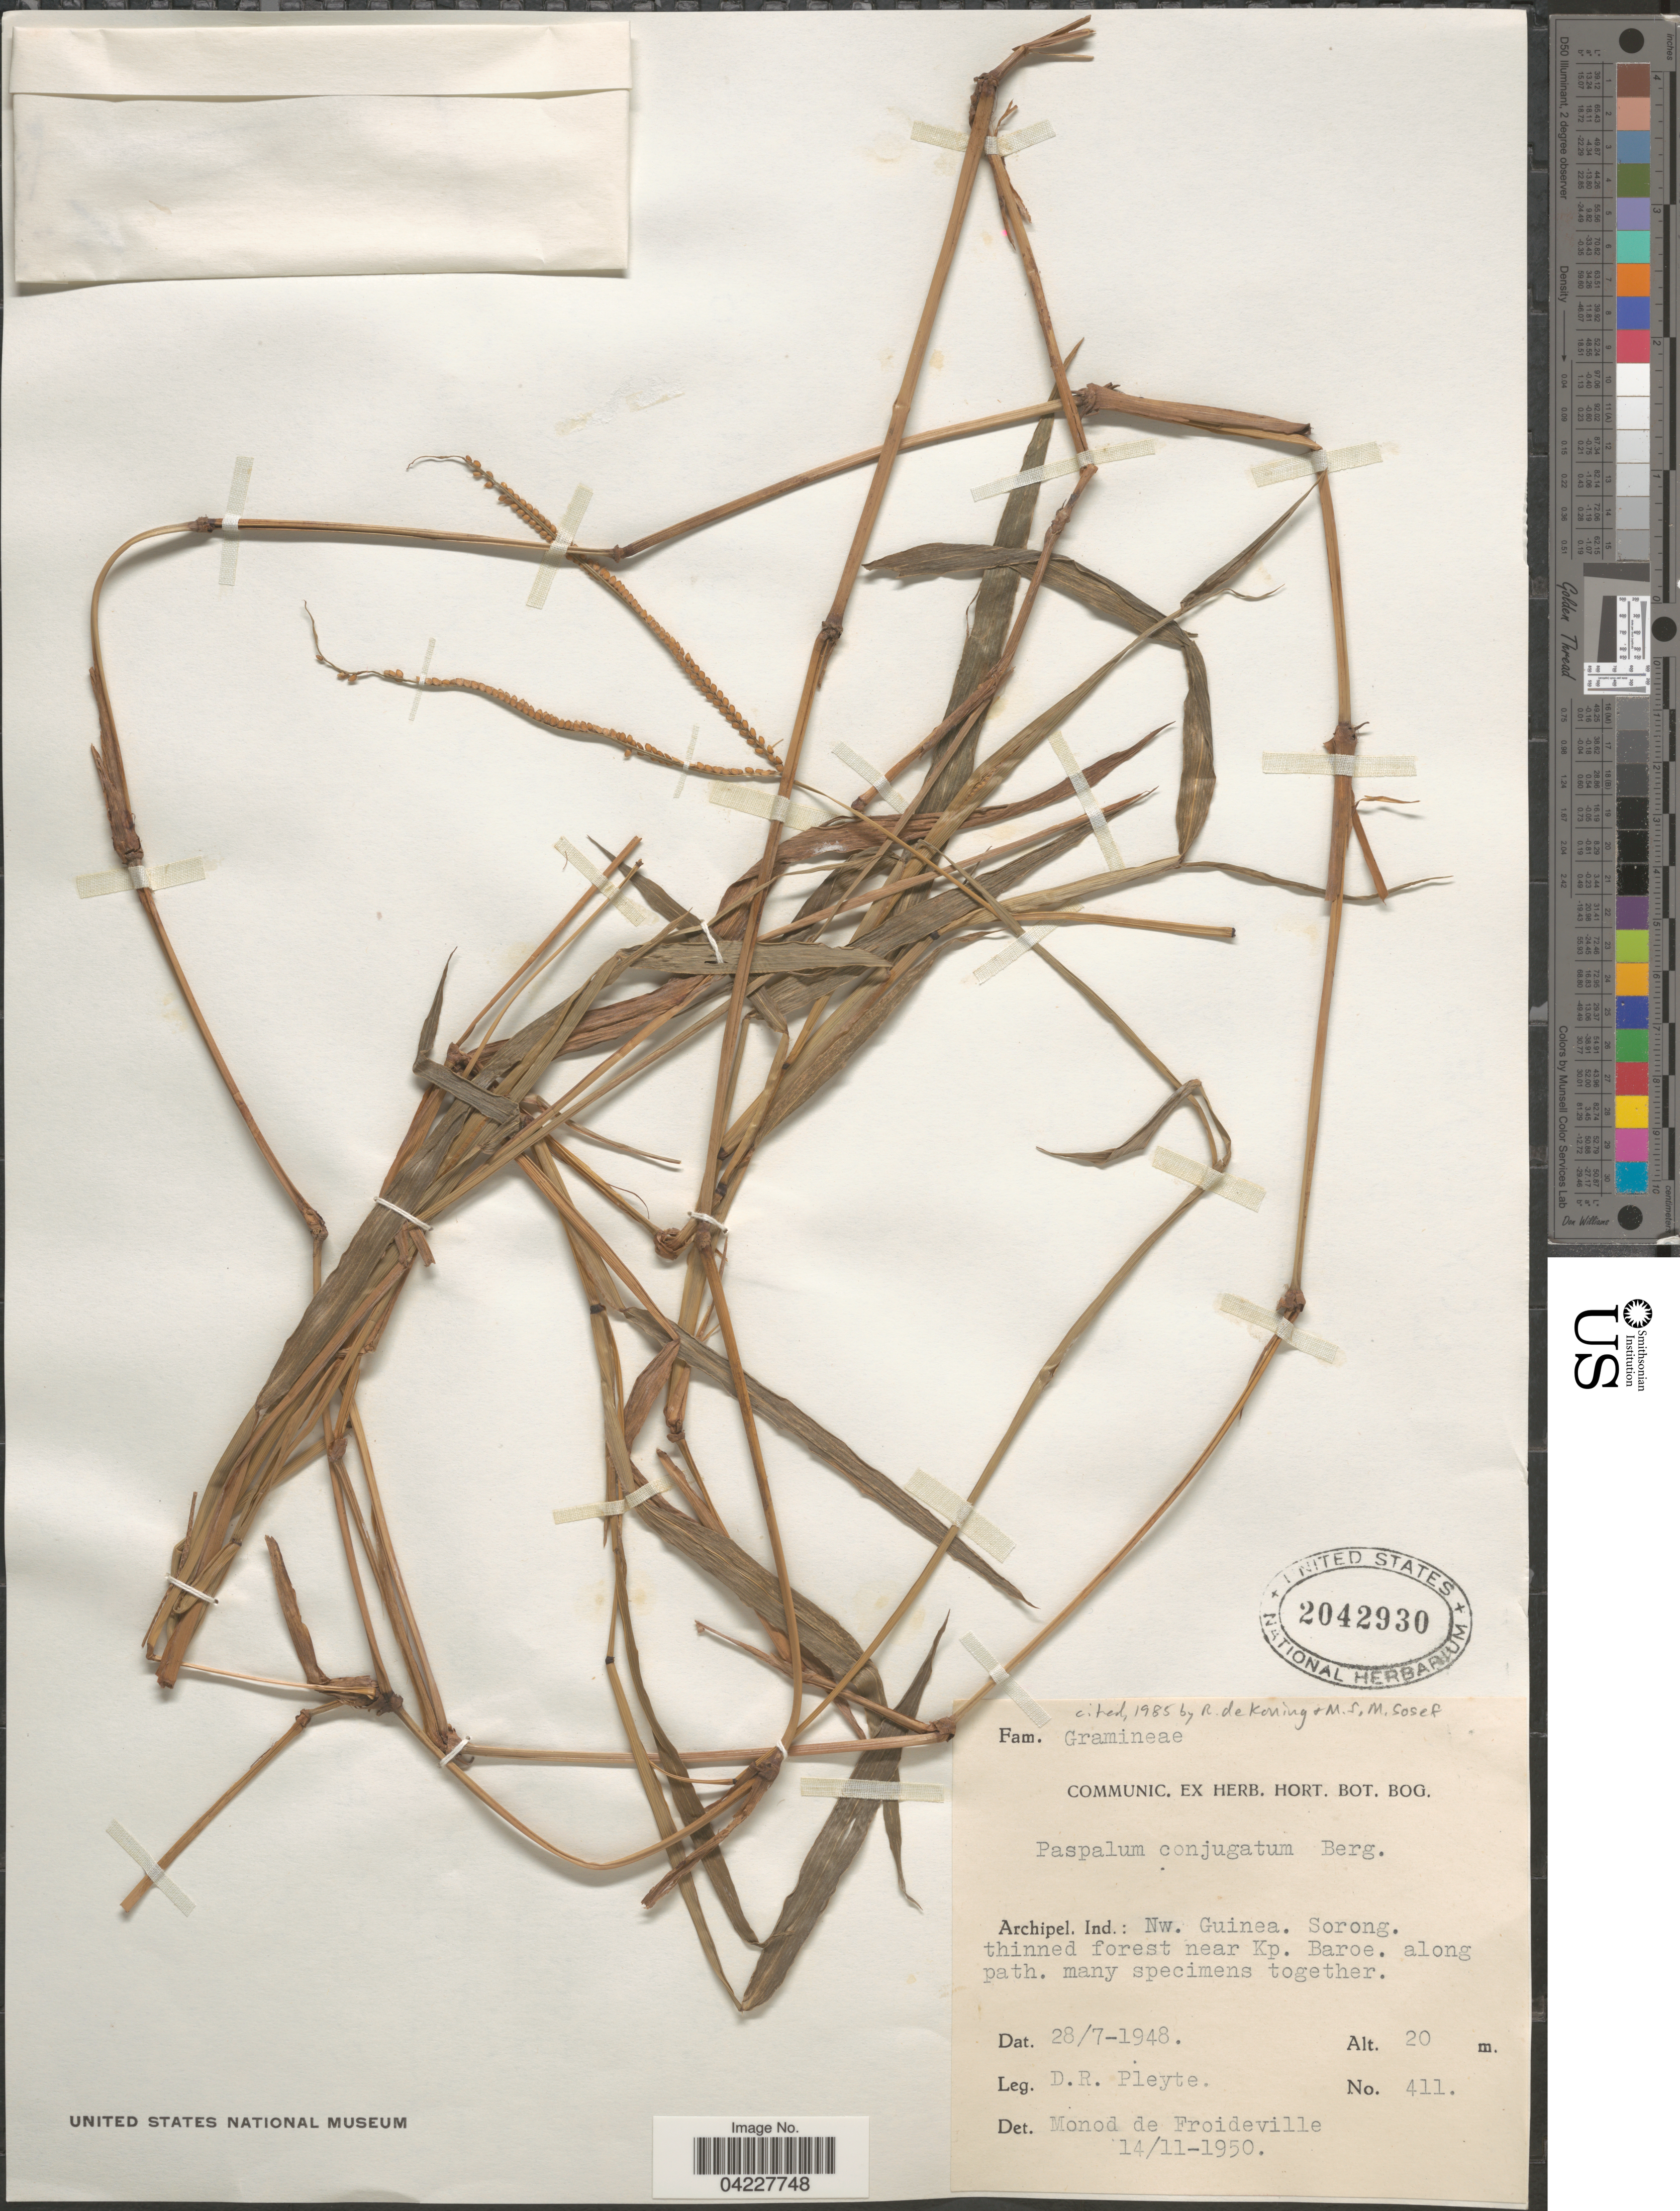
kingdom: Plantae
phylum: Tracheophyta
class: Liliopsida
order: Poales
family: Poaceae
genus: Paspalum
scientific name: Paspalum conjugatum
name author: P.J. Bergius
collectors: D. Pleyte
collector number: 411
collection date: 1948-07-28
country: Papua New Guinea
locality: Archipel. Ind.: Nw. Guinea. Sorong. Thinned forest near Kp. Baroe. Along path.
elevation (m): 20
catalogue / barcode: US 2042930